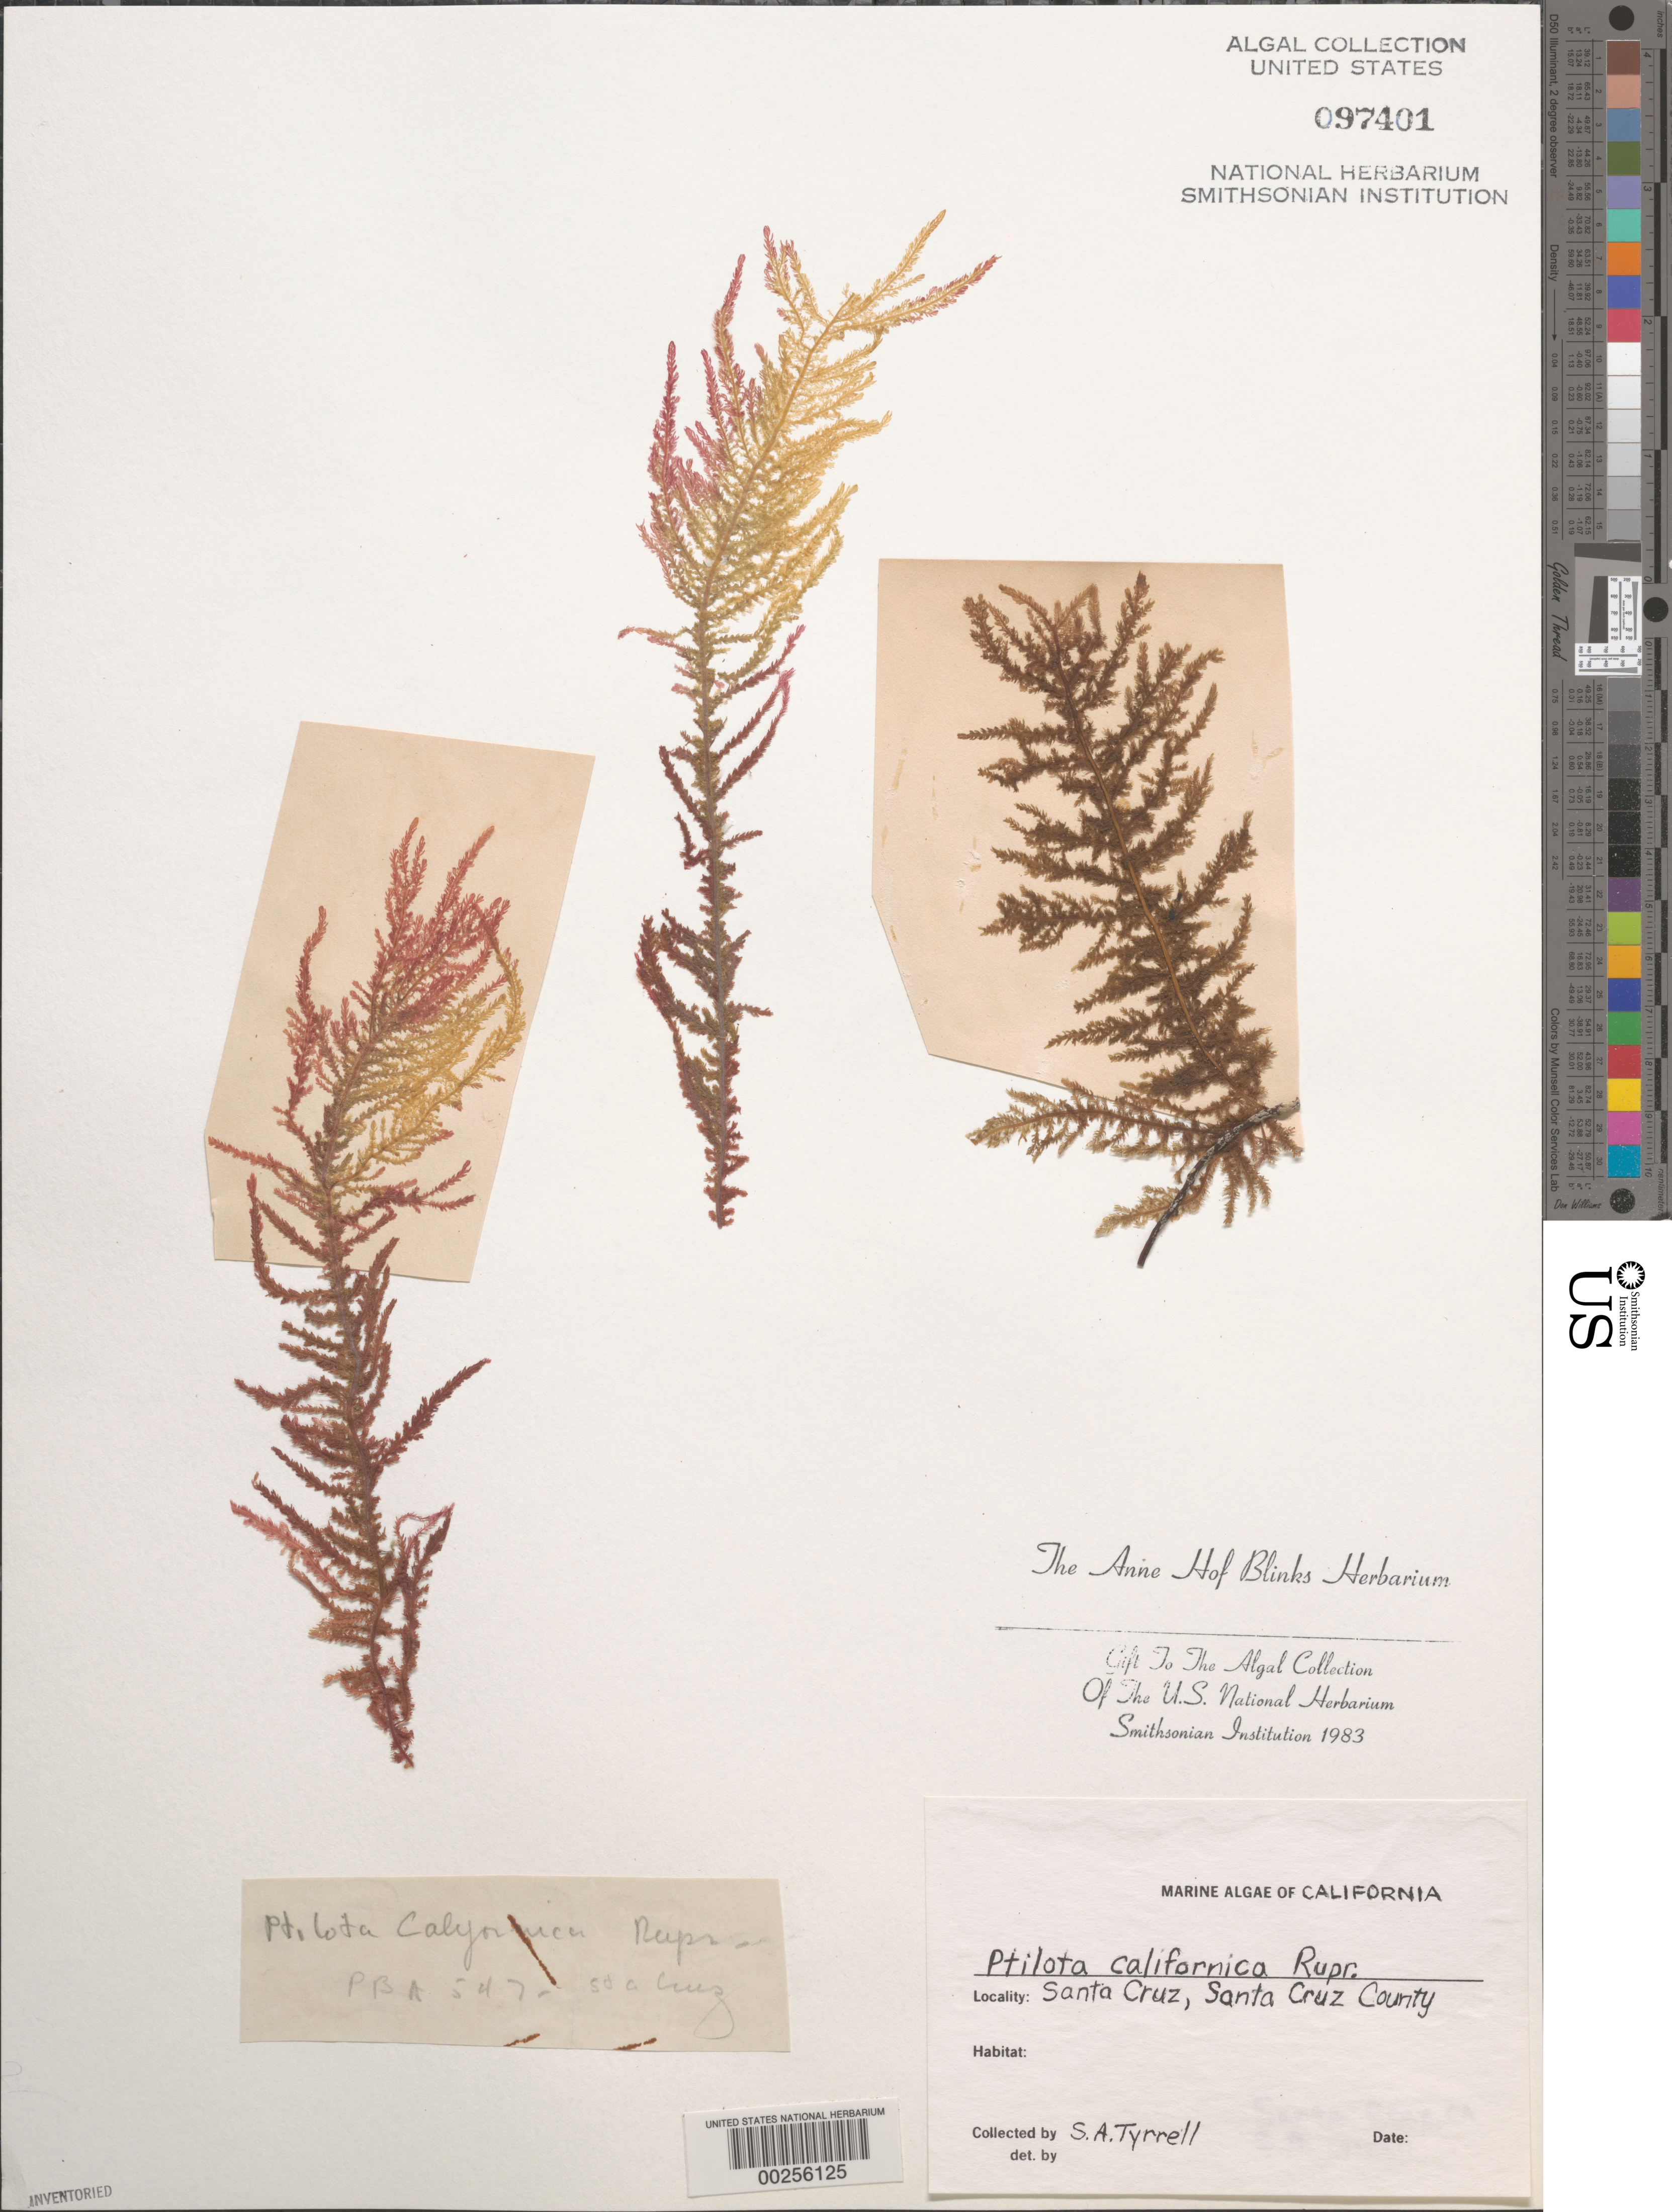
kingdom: Plantae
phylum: Rhodophyta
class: Florideophyceae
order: Ceramiales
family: Wrangeliaceae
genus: Ptilota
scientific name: Ptilota densa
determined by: Algae name updating Project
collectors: C. Tyrrell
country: United States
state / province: California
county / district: Santa Cruz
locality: Santa Cruz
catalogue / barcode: US 97401